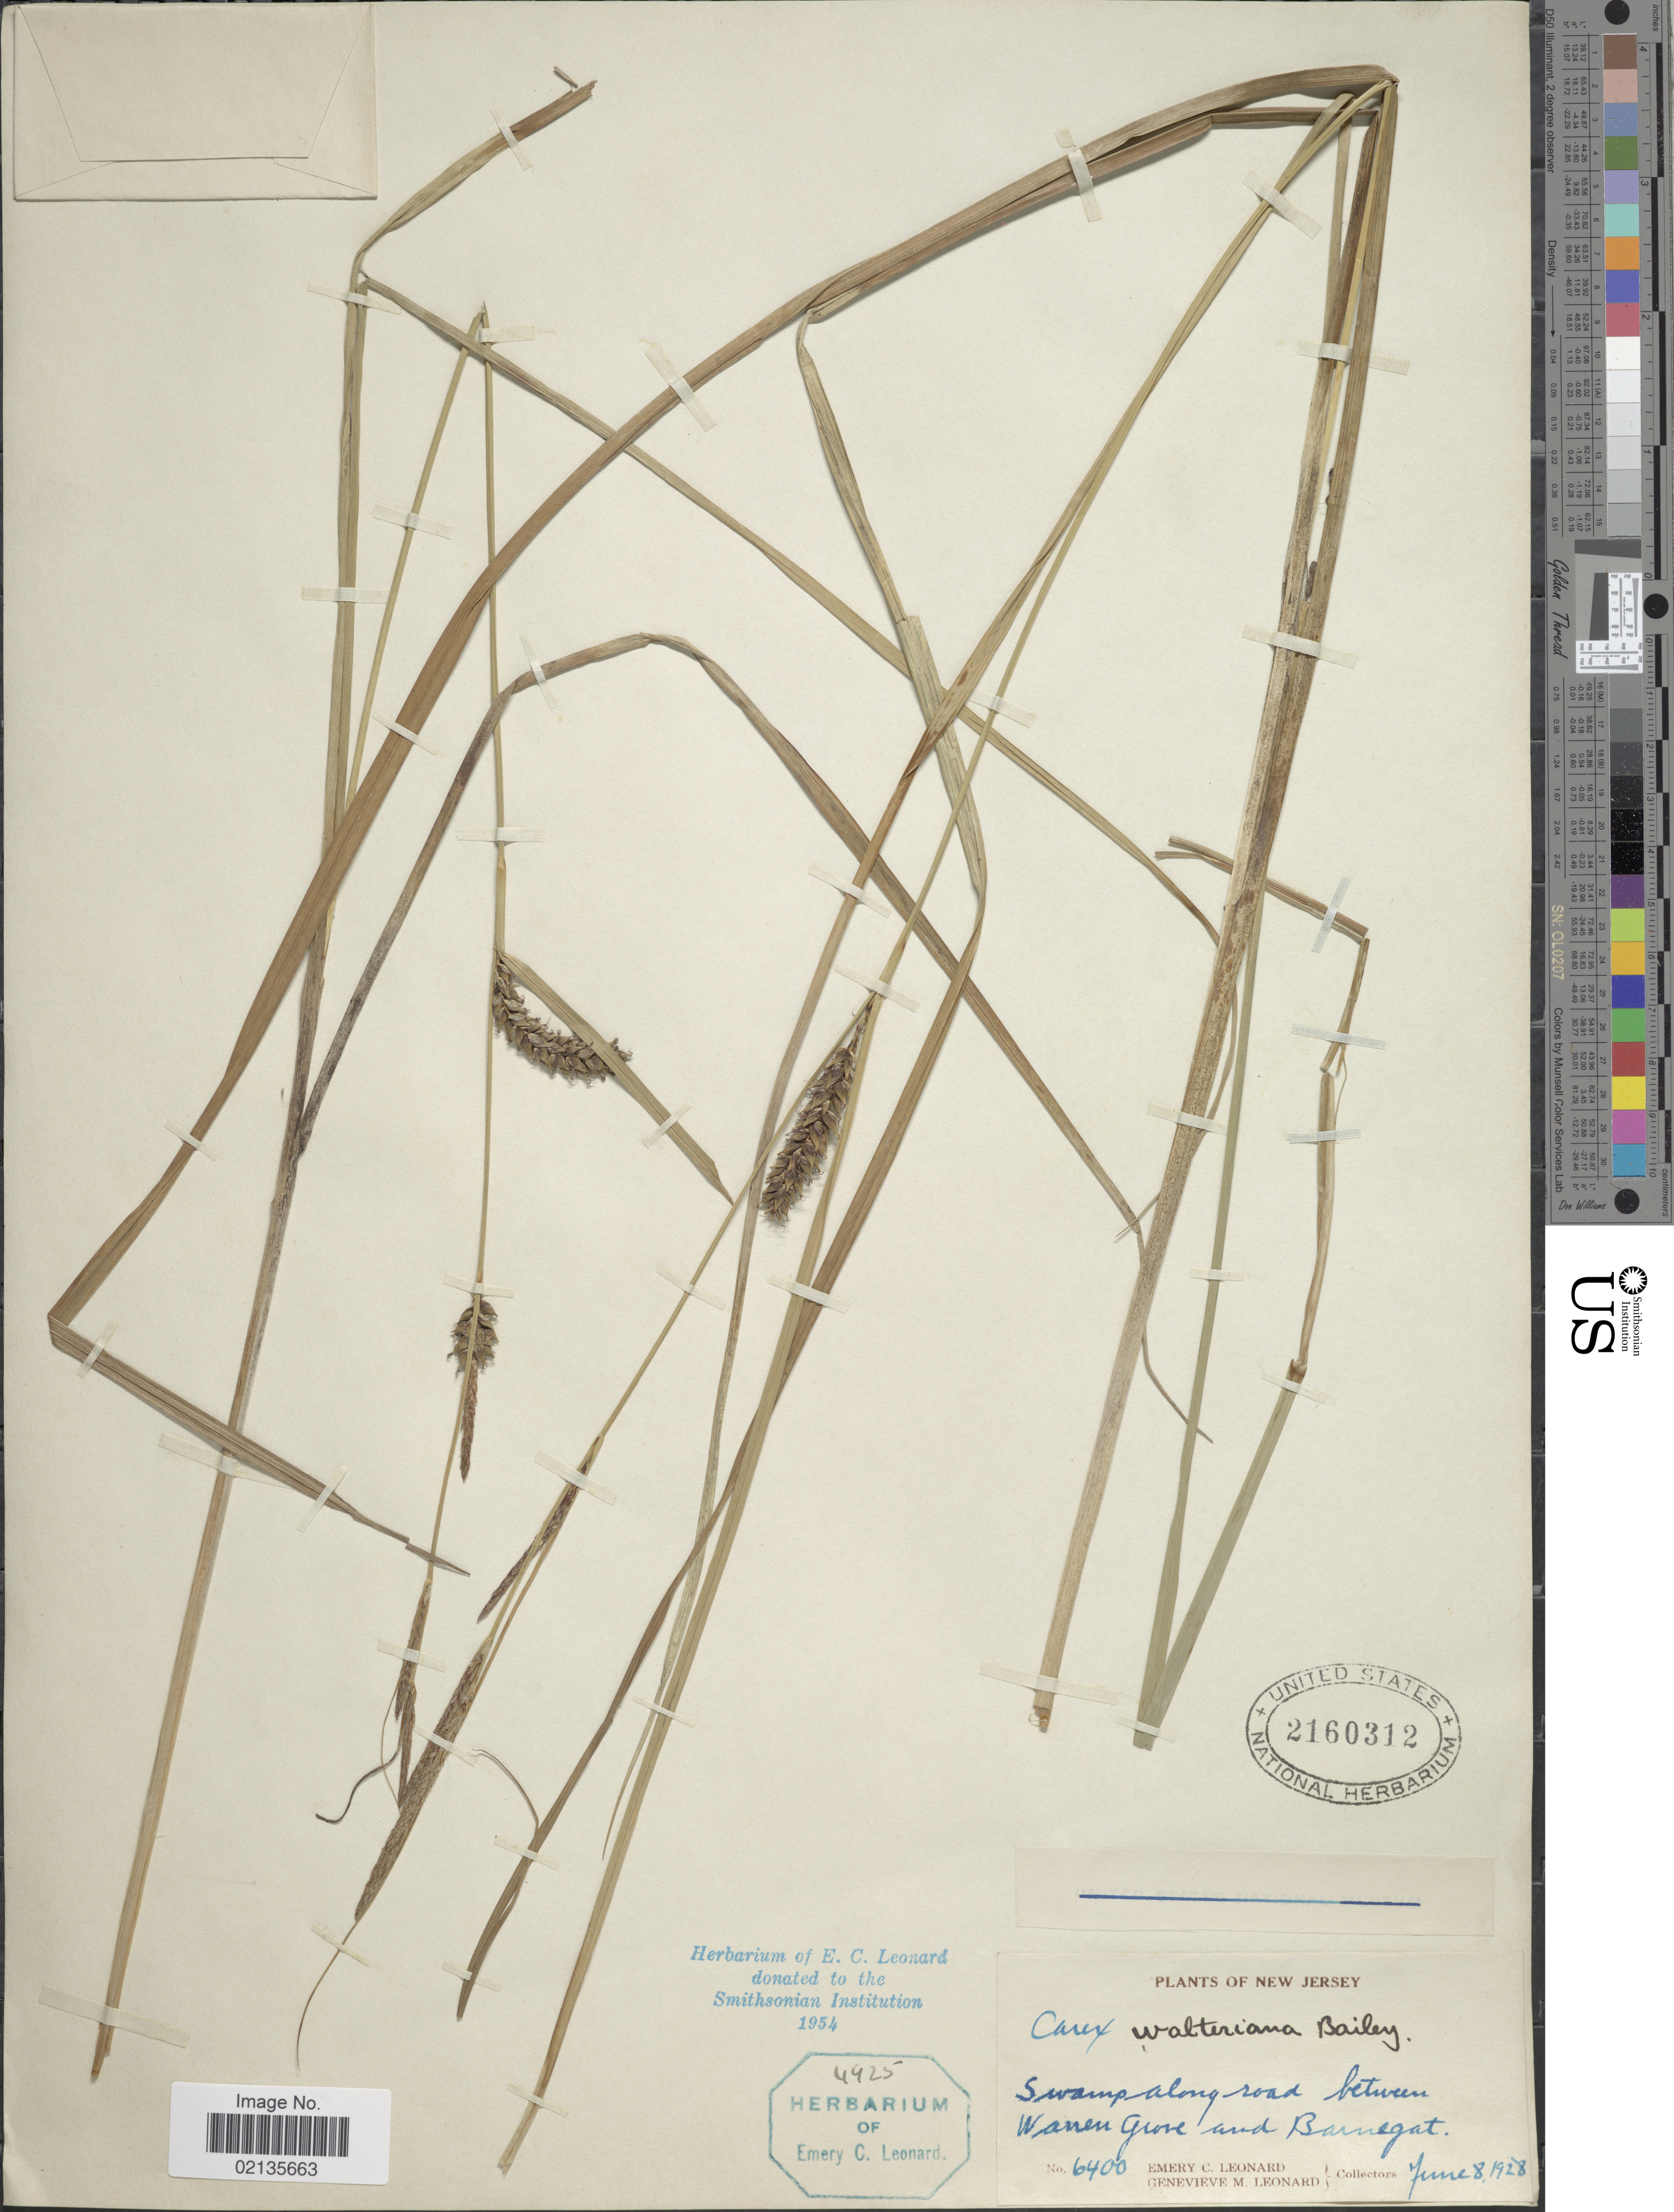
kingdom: Plantae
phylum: Tracheophyta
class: Liliopsida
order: Poales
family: Cyperaceae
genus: Carex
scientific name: Carex striata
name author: Michx.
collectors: E. C. Leonard & G. M. Leonard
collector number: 6400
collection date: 1928-06-08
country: United States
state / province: New Jersey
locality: Swamp along road between Warern Grove and Barnegat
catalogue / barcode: US 2160312